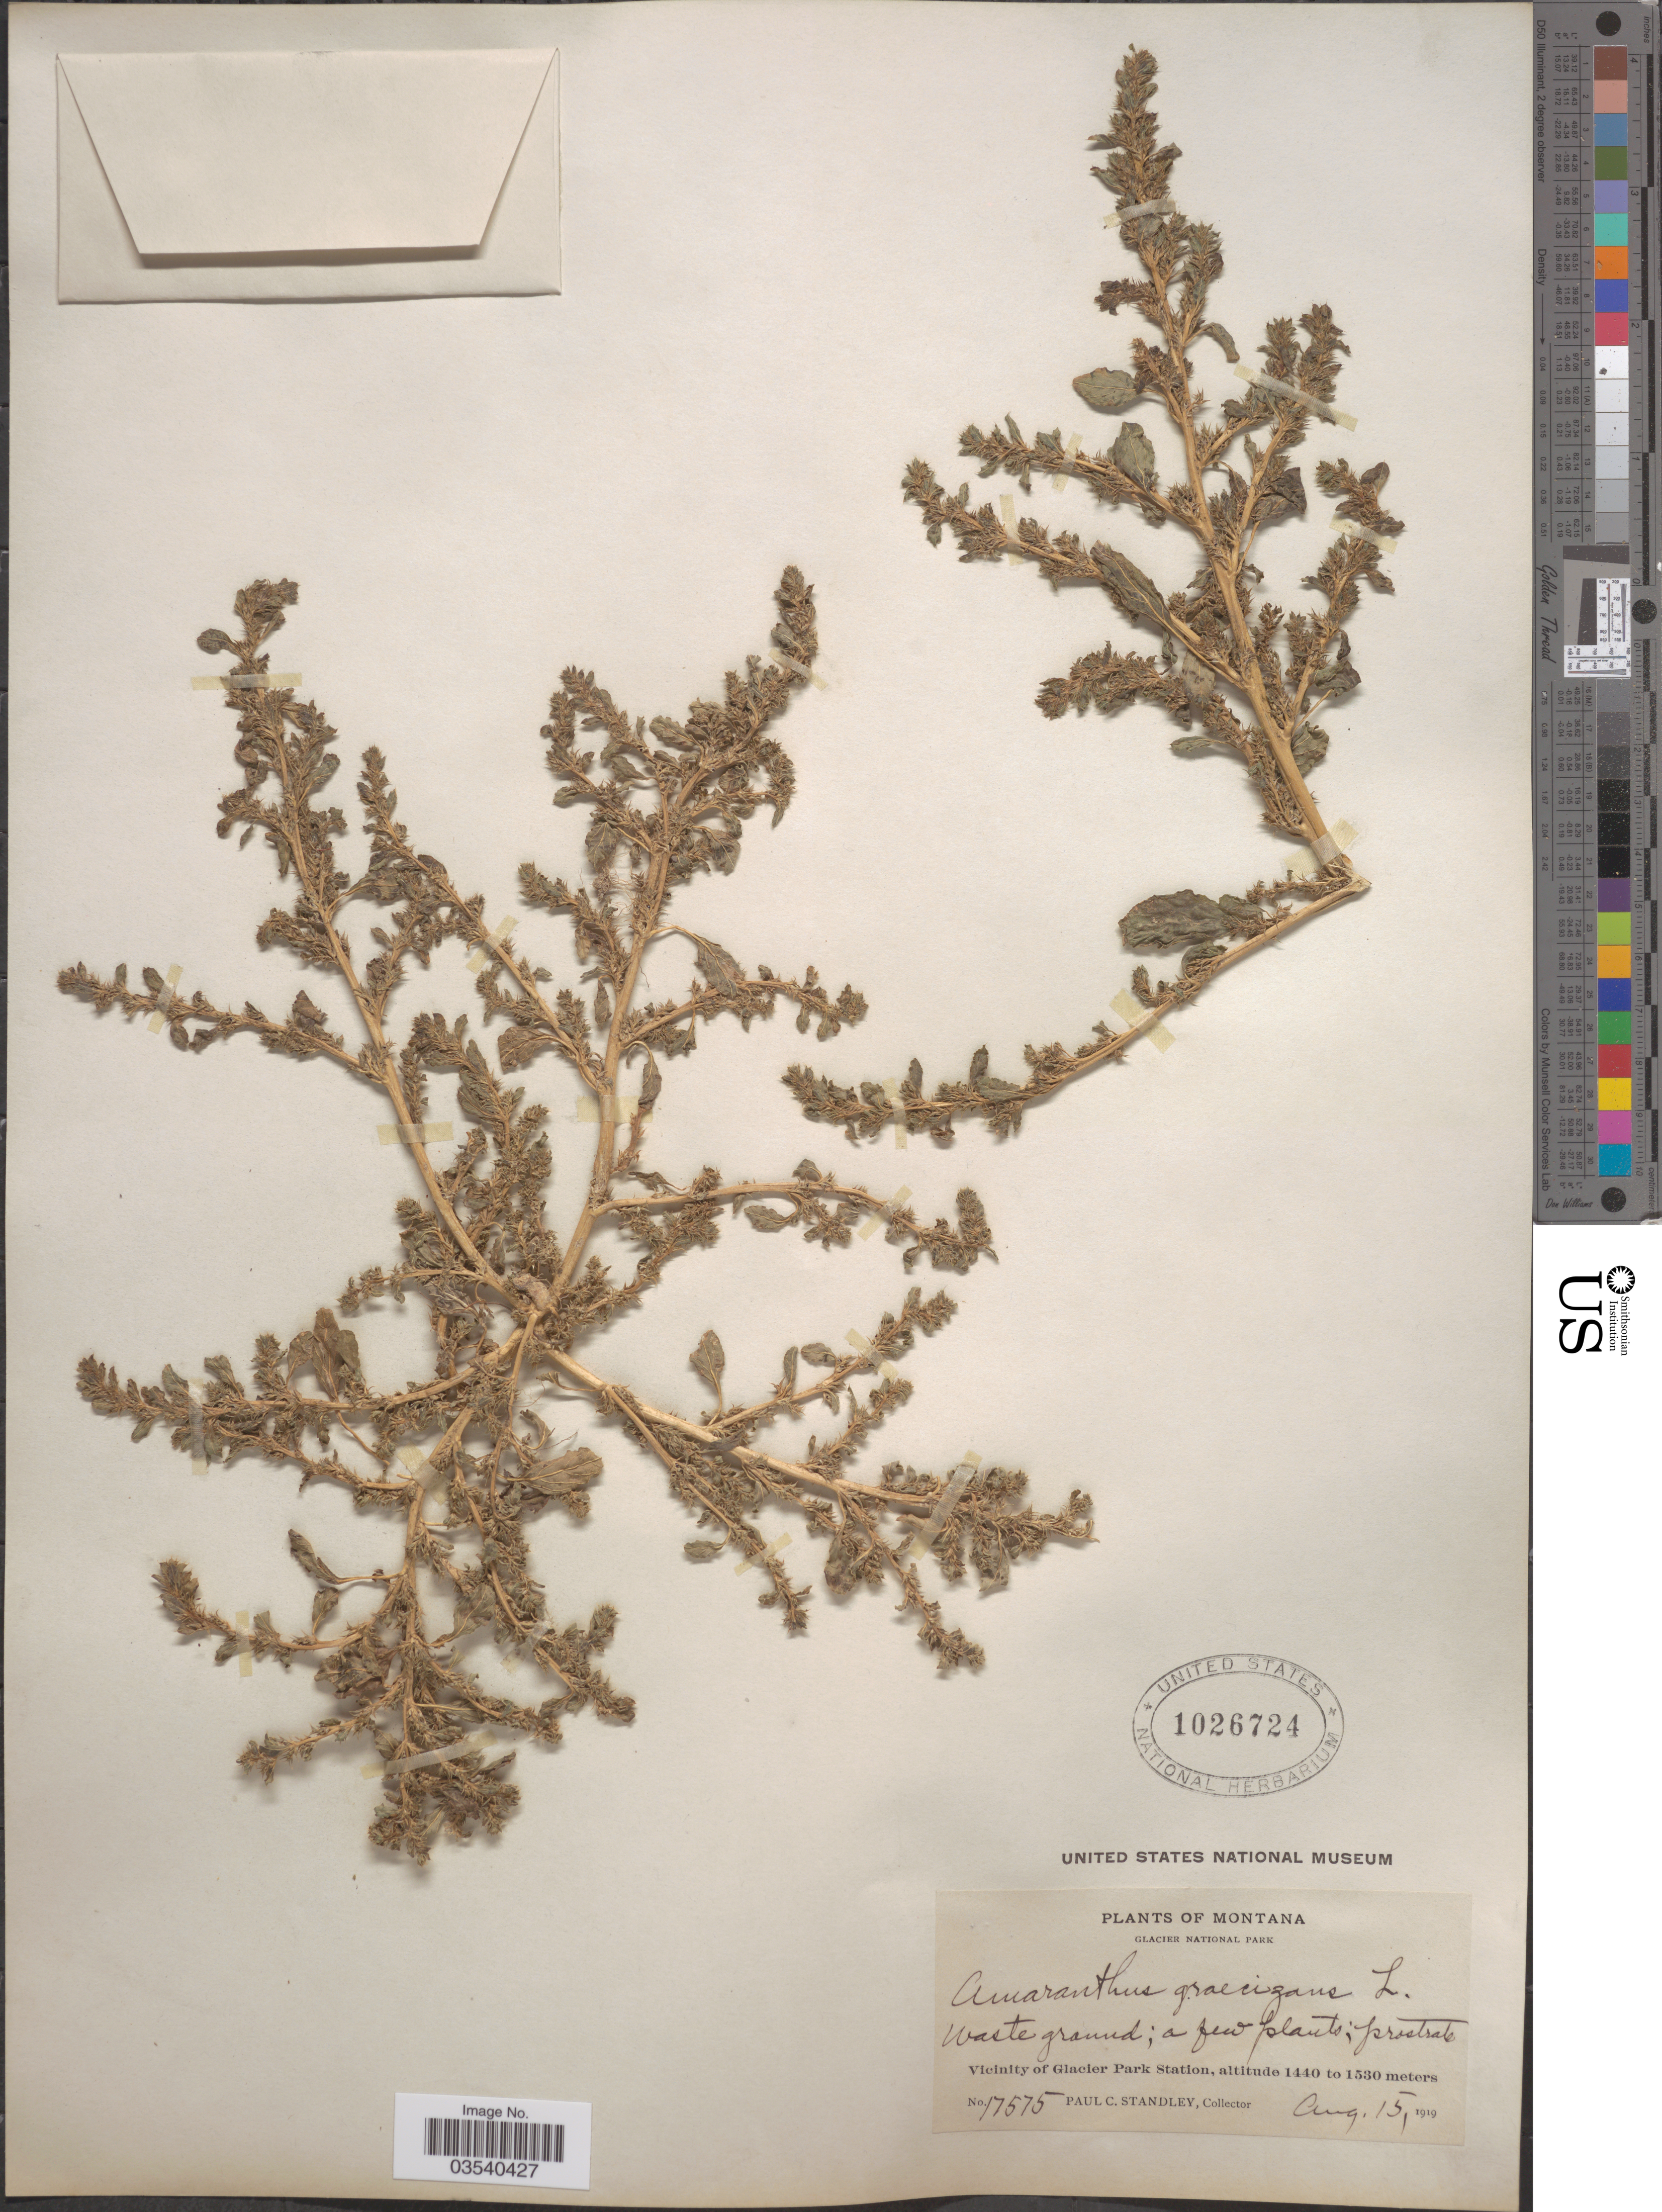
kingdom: Plantae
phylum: Tracheophyta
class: Magnoliopsida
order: Caryophyllales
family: Amaranthaceae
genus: Amaranthus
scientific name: Amaranthus graecizans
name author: L.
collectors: P. C. Standley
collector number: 17575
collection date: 1919-08-15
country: United States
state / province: Montana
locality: Glacier National Park. Vicinity of Glacier Park Station.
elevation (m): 1440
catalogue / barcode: US 1026724